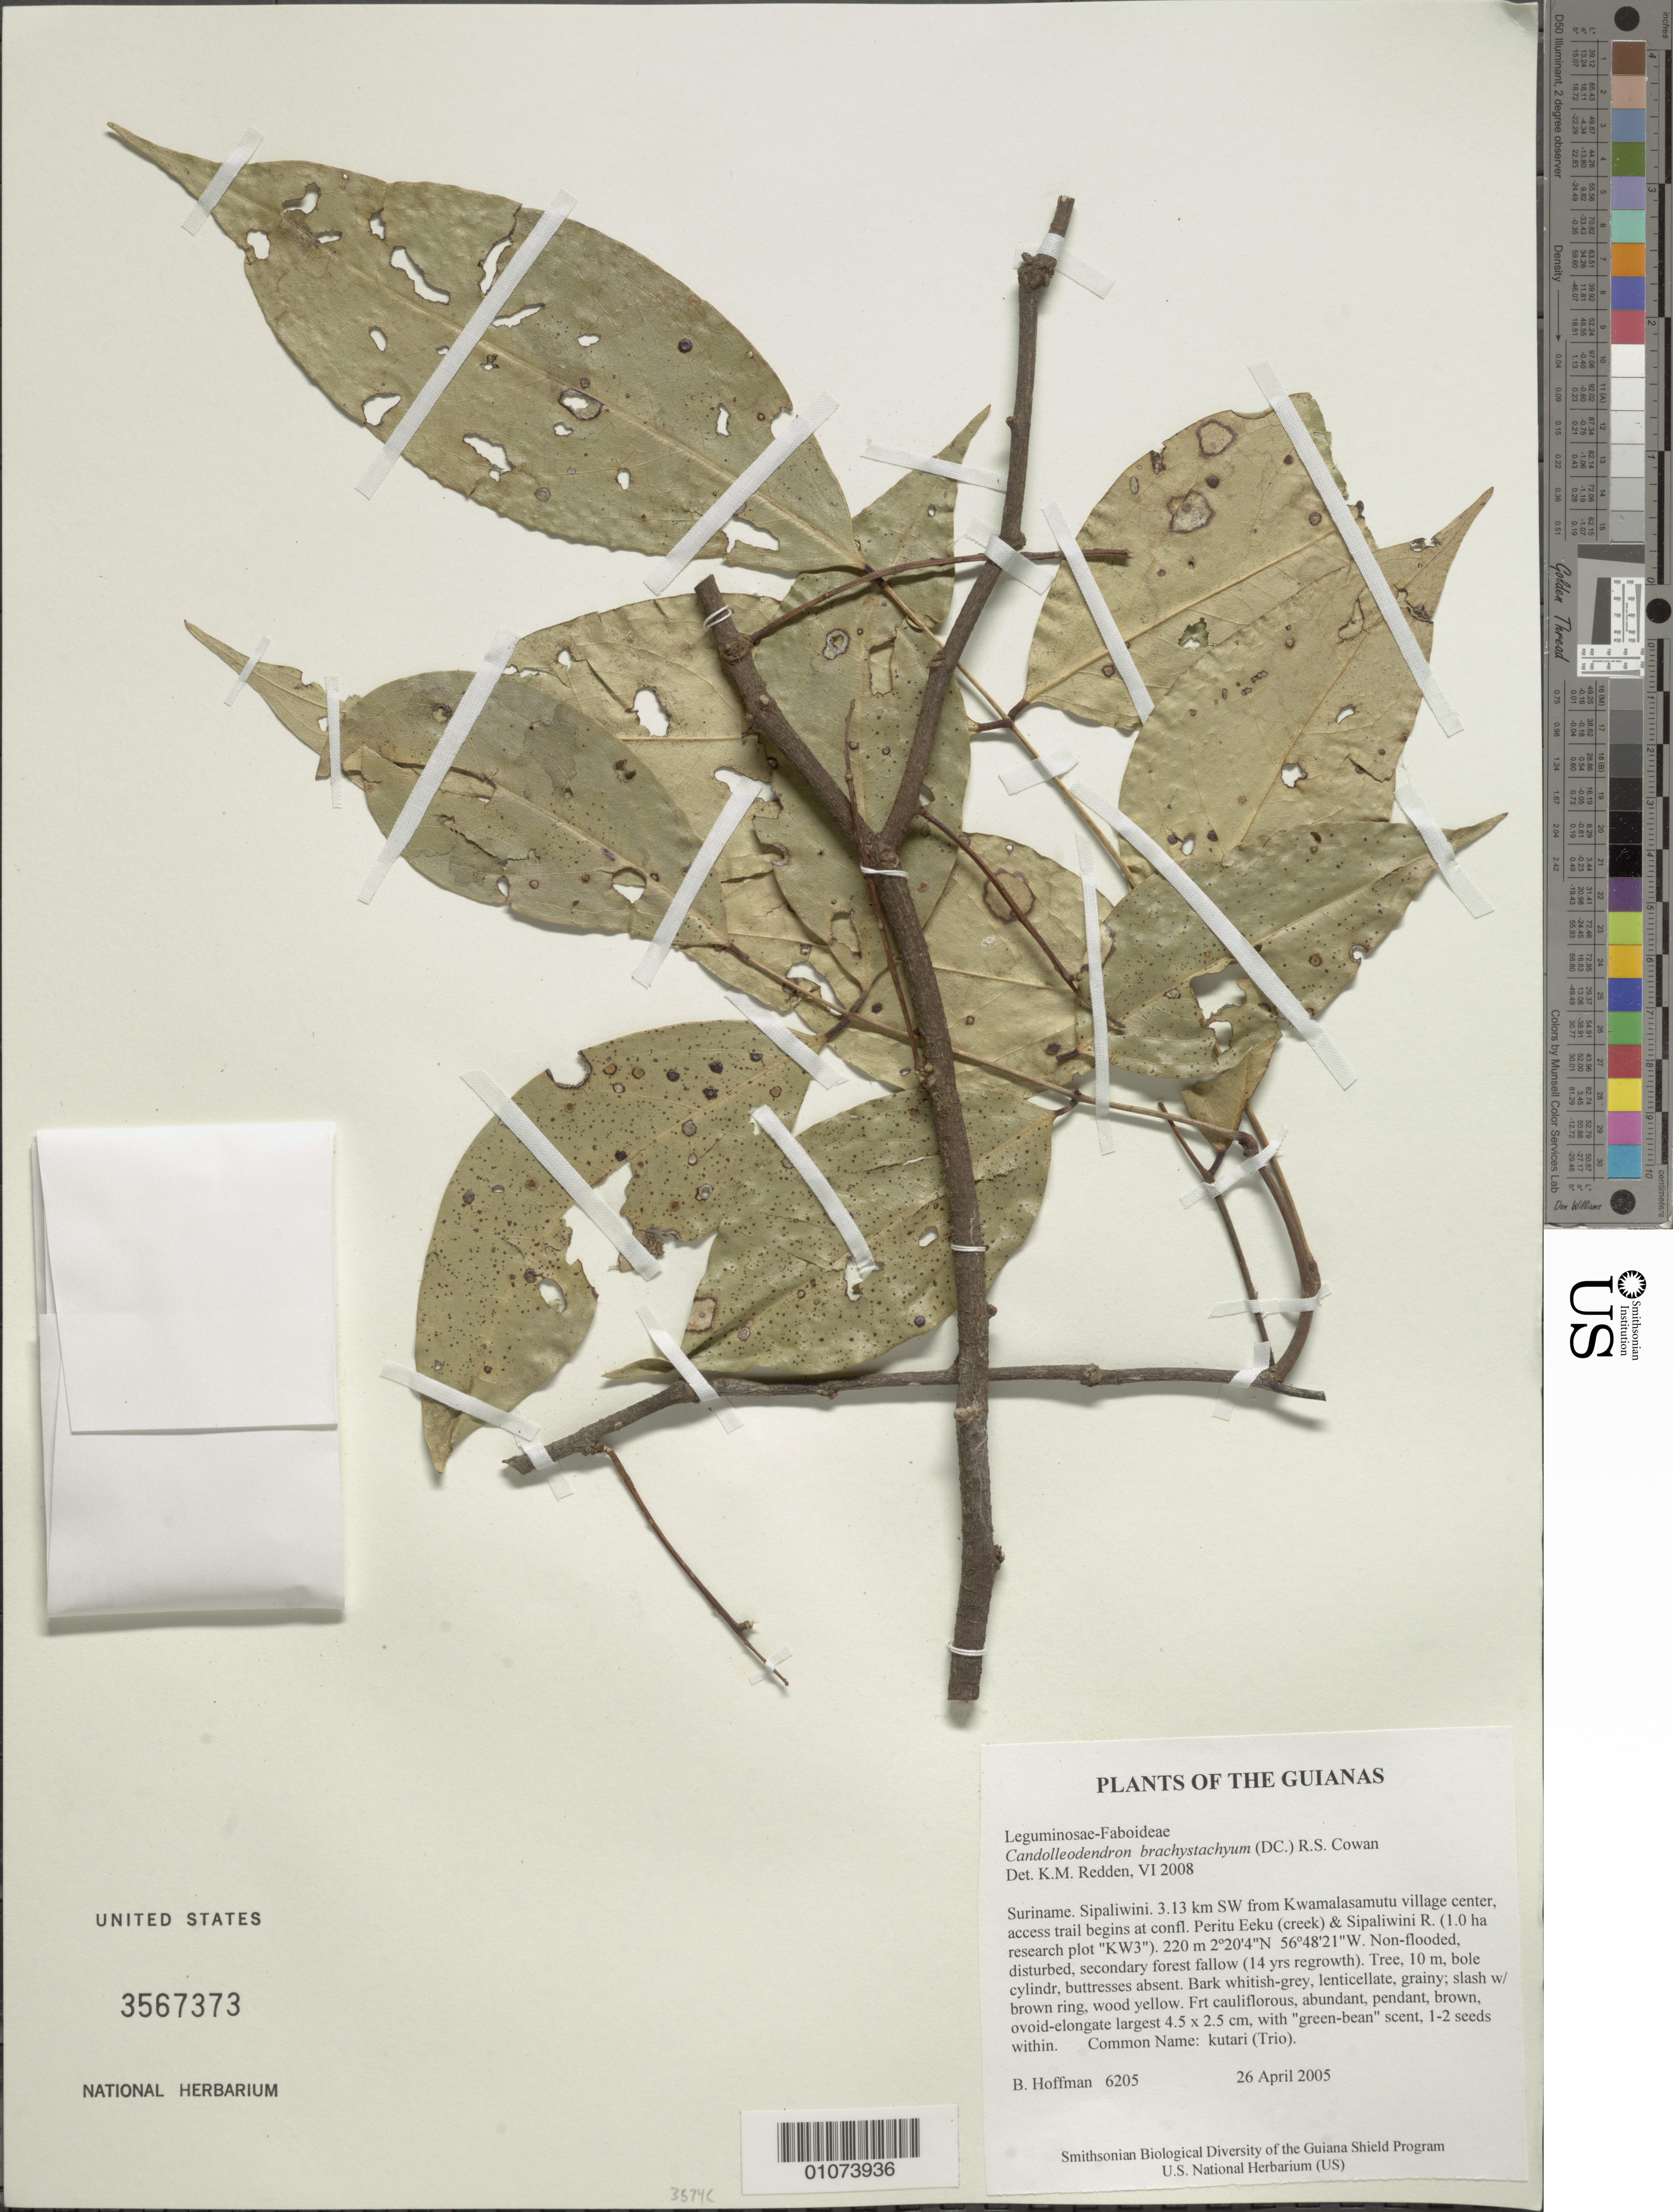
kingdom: Plantae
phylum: Tracheophyta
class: Magnoliopsida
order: Fabales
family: Fabaceae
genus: Candolleodendron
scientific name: Candolleodendron brachystachyum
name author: (DC.) R.S. Cowan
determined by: Redden, K. M.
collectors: B. Hoffman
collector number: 6205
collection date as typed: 26 April 2005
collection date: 2005-04-26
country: Suriname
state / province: Sipaliwini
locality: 3.13 km SW from Kwamalasamutu village center, access trail begins at confl. Peritu Eeku (creek) & Sipaliwini R. (1.0 ha research plot "KW3")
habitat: Non-flooded, disturbed, secondary forest fallow (14 yrs regrowth)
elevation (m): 220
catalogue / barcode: US 3567373